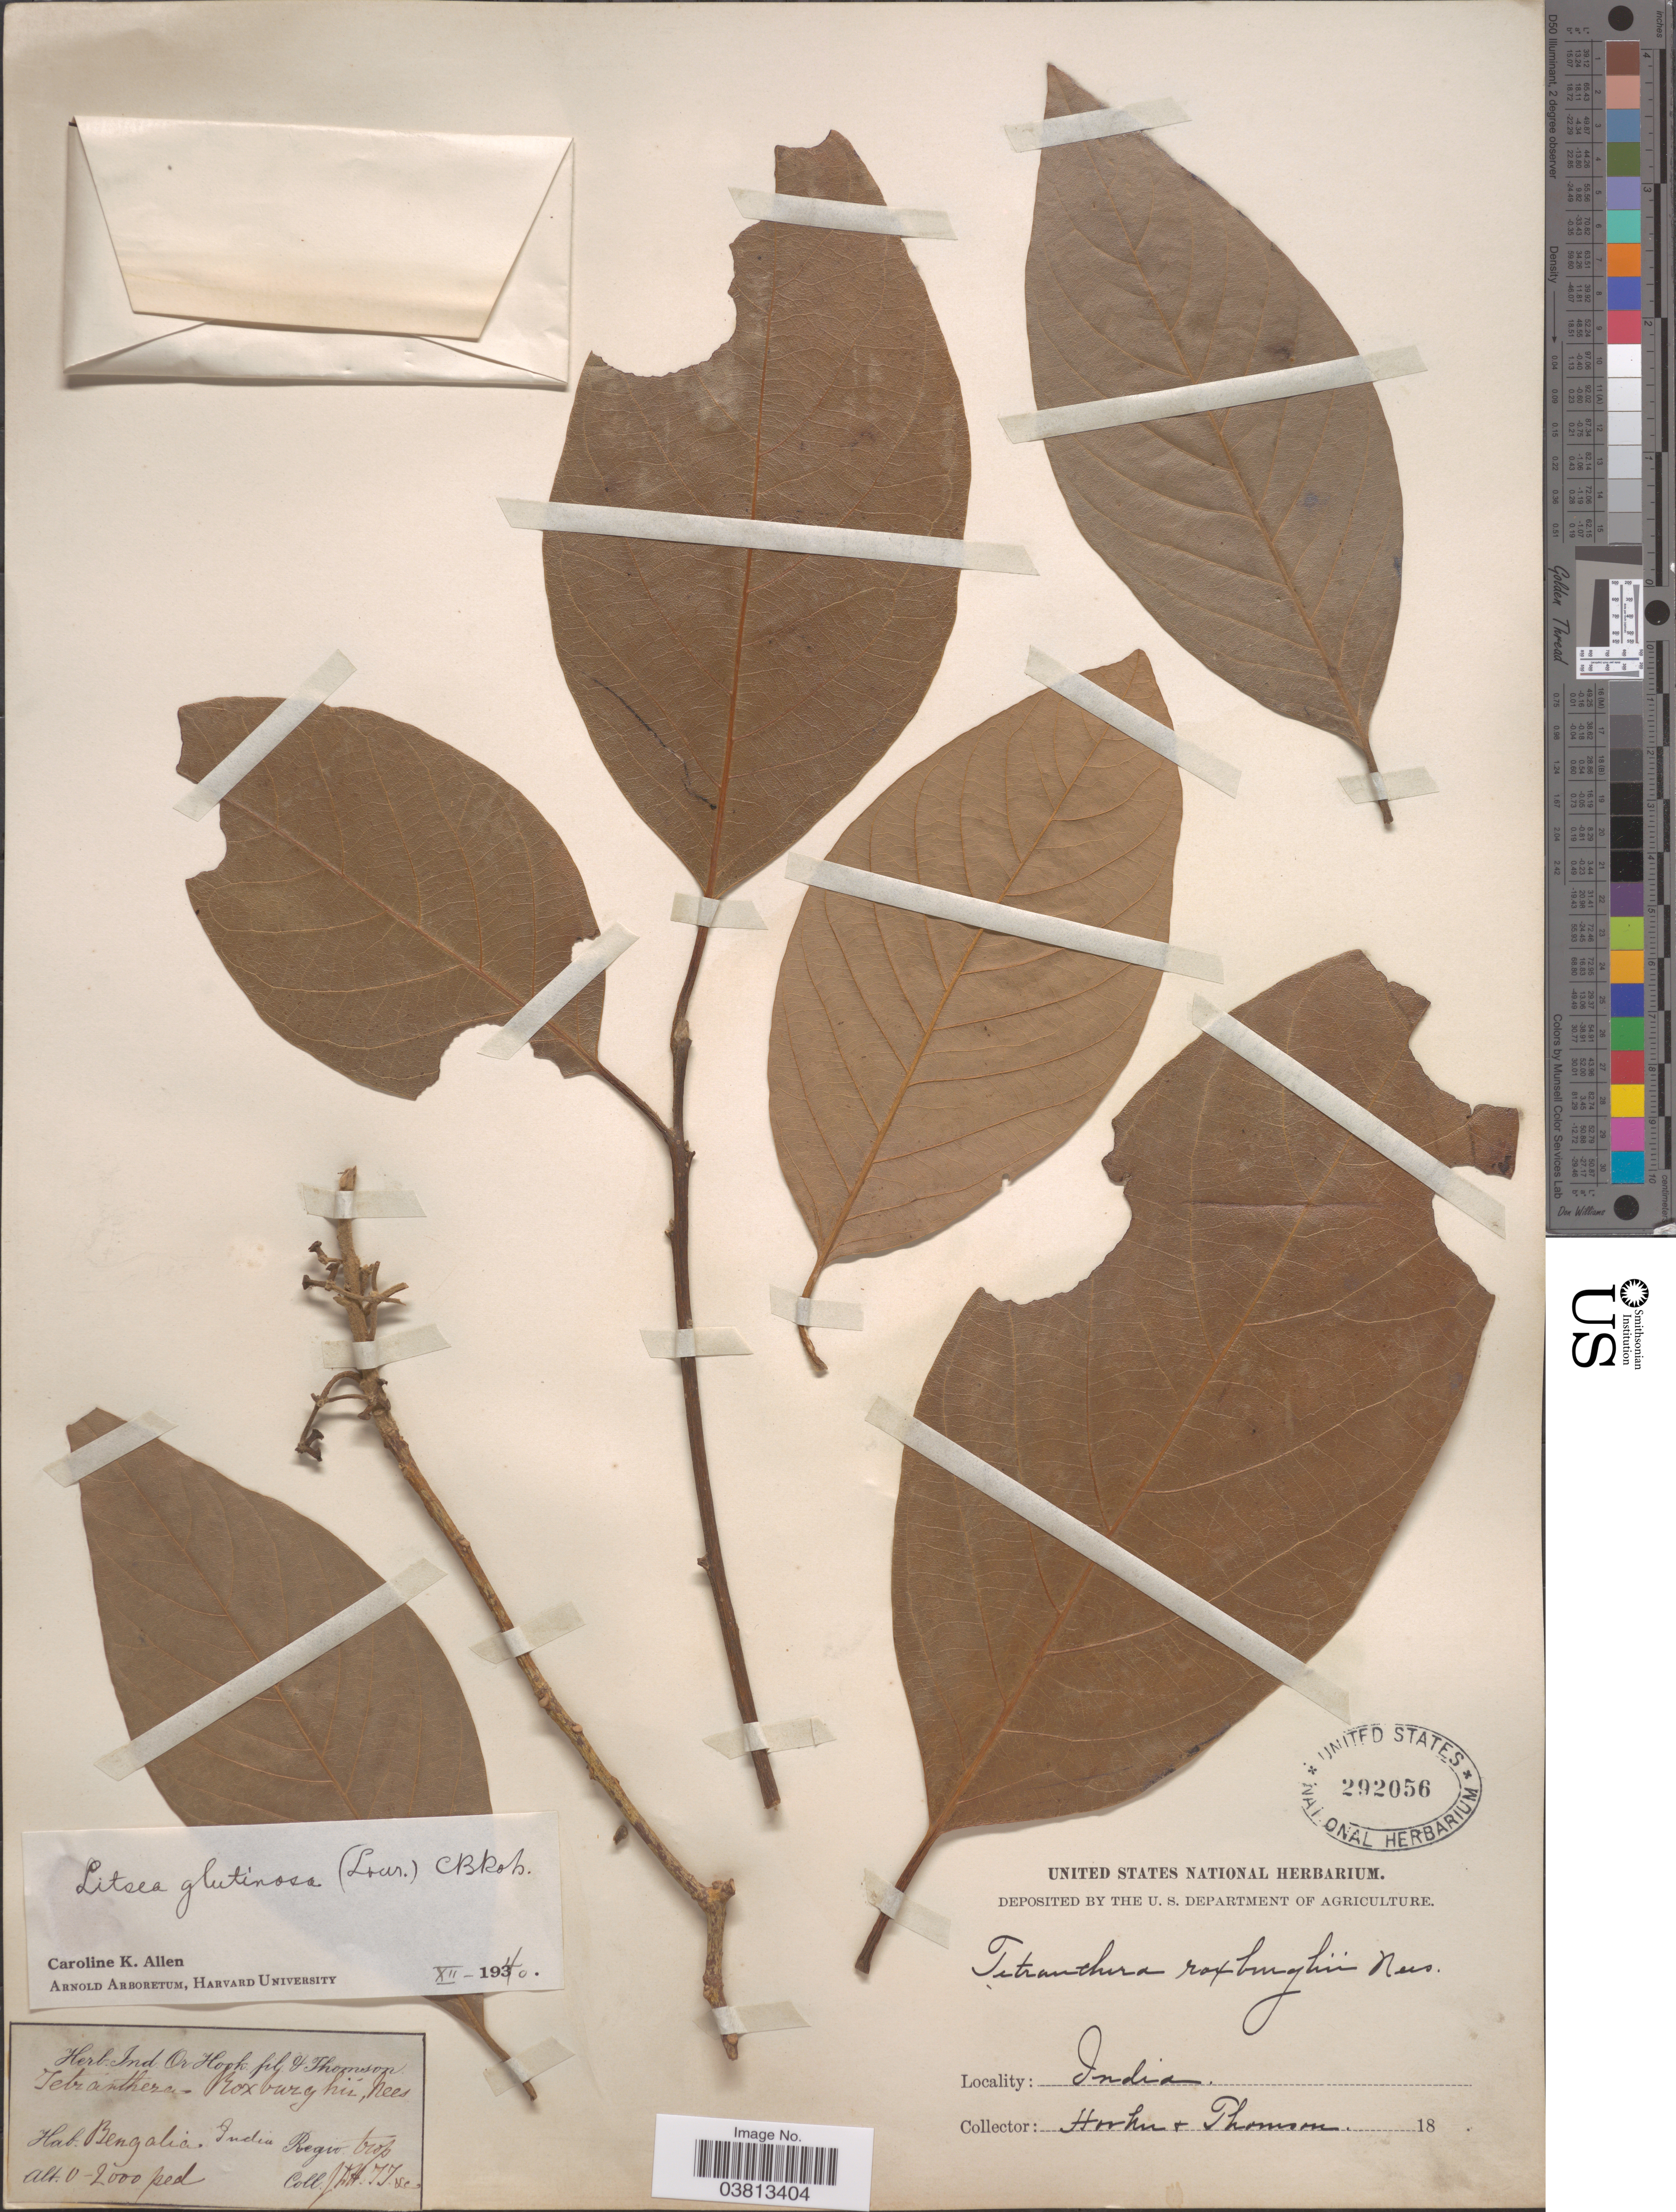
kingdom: Plantae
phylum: Tracheophyta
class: Magnoliopsida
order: Laurales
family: Lauraceae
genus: Litsea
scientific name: Litsea glutinosa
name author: (Lour.) C.B. Rob.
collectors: J. D. Hooker & T. Thomson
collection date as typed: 18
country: India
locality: Bengalia. Regio trop.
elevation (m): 0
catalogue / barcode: US 292056